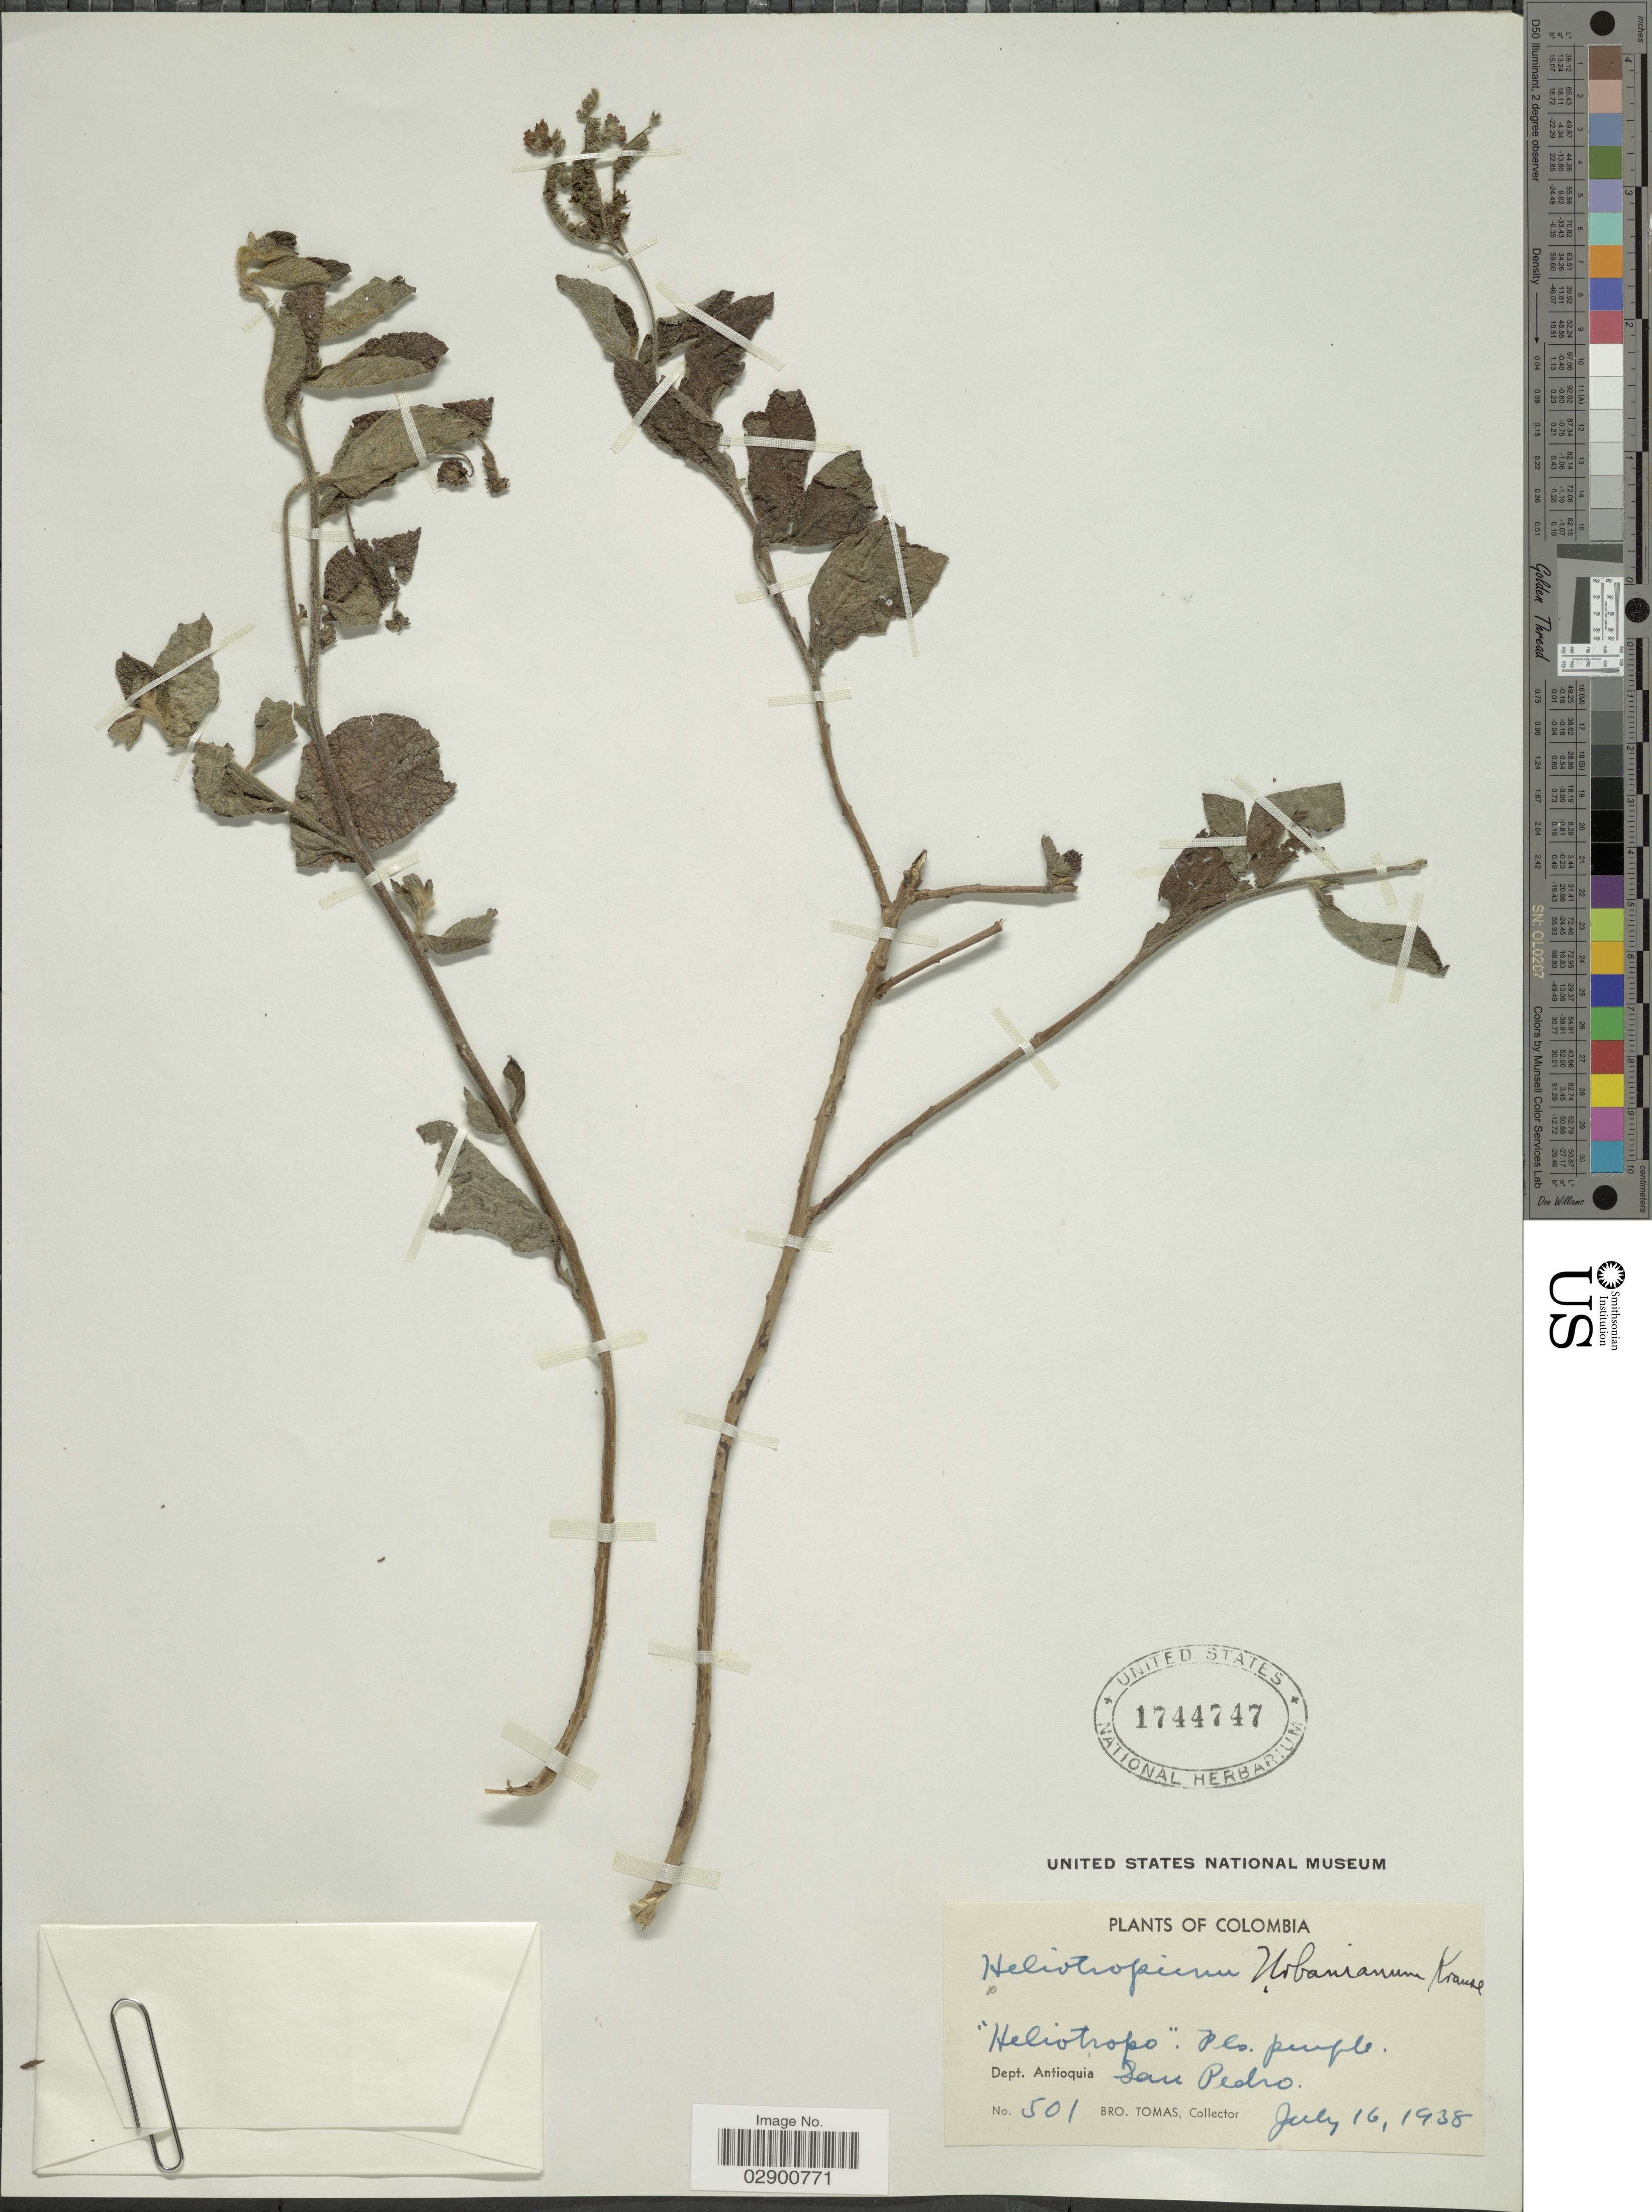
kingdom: Plantae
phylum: Tracheophyta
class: Magnoliopsida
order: Boraginales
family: Heliotropiaceae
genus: Heliotropium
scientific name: Heliotropium urbanianum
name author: K. Krause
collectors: B. Tomas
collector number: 501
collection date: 1938-07-16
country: Colombia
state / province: Antioquia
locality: Dept. Antioquia. San Pedro.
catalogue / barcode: US 1744747